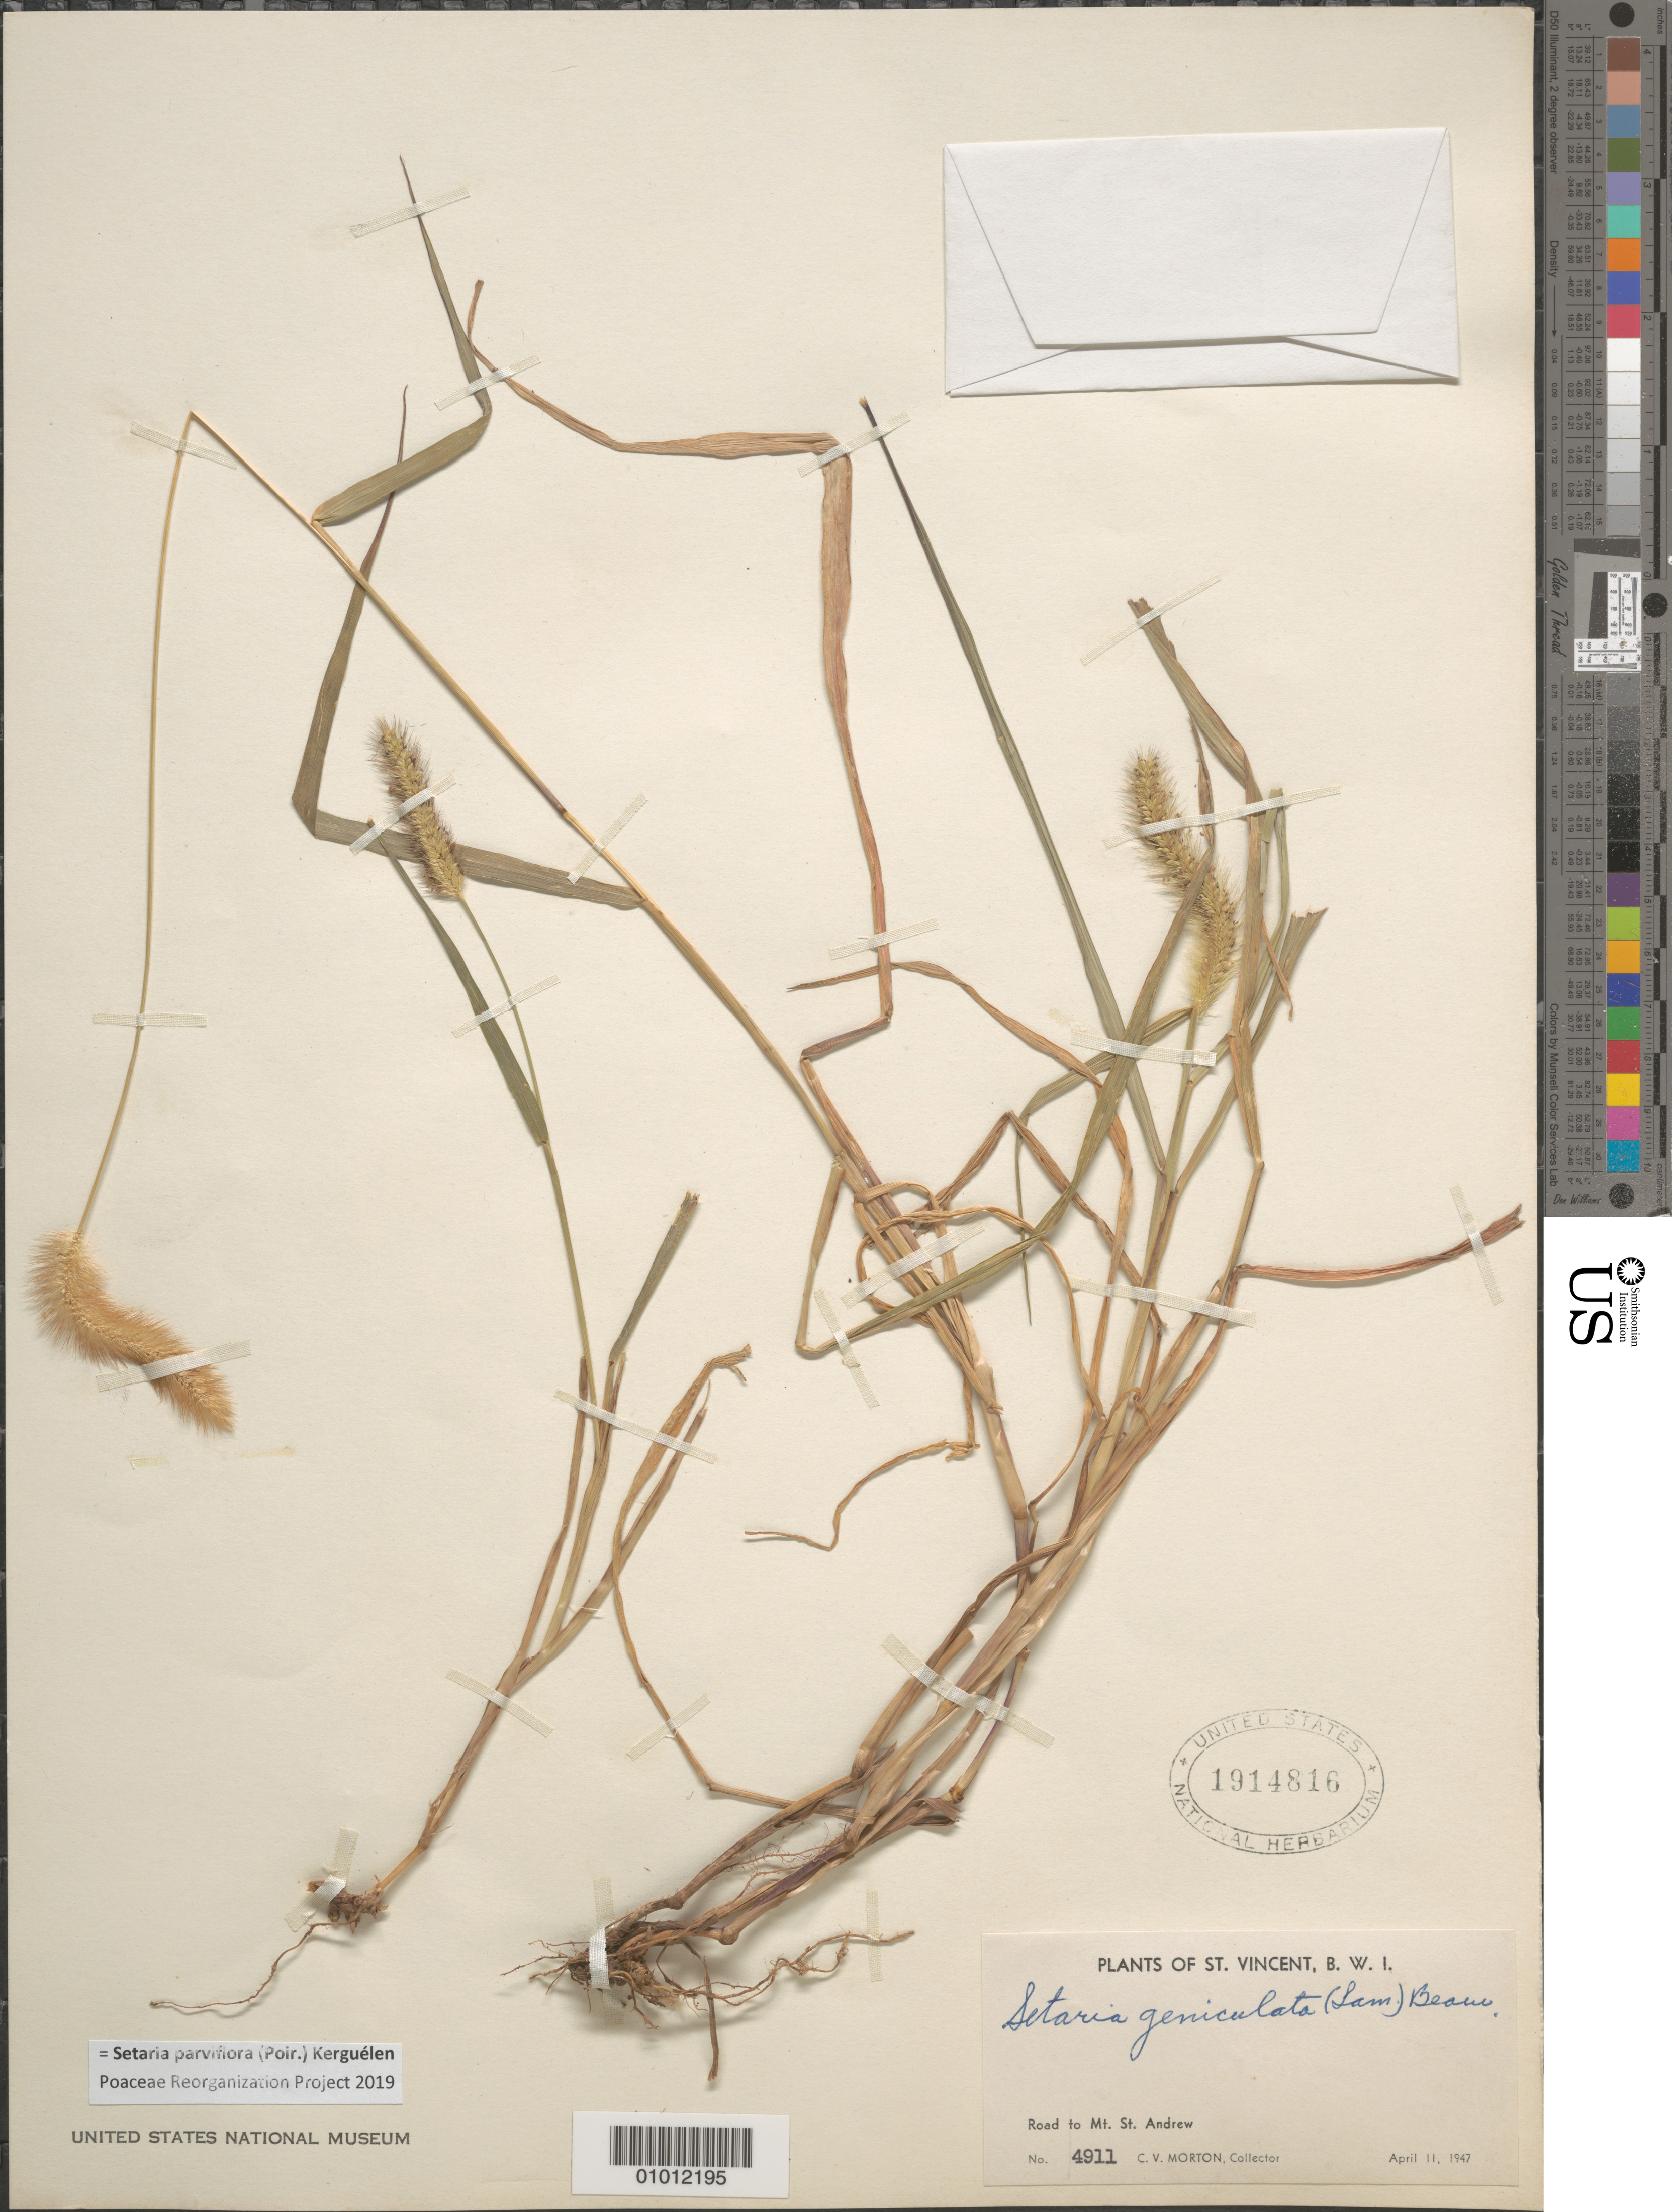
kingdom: Plantae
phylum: Tracheophyta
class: Liliopsida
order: Poales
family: Poaceae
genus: Setaria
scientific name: Setaria parviflora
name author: (Poir.) Kerguélen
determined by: Poaceae Reorganization Project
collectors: C. V. Morton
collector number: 4911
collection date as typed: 11 Apr 1947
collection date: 1947-04-11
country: St. Vincent - Grenadines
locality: Road to Mt. St. Andrew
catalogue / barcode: US 1914816